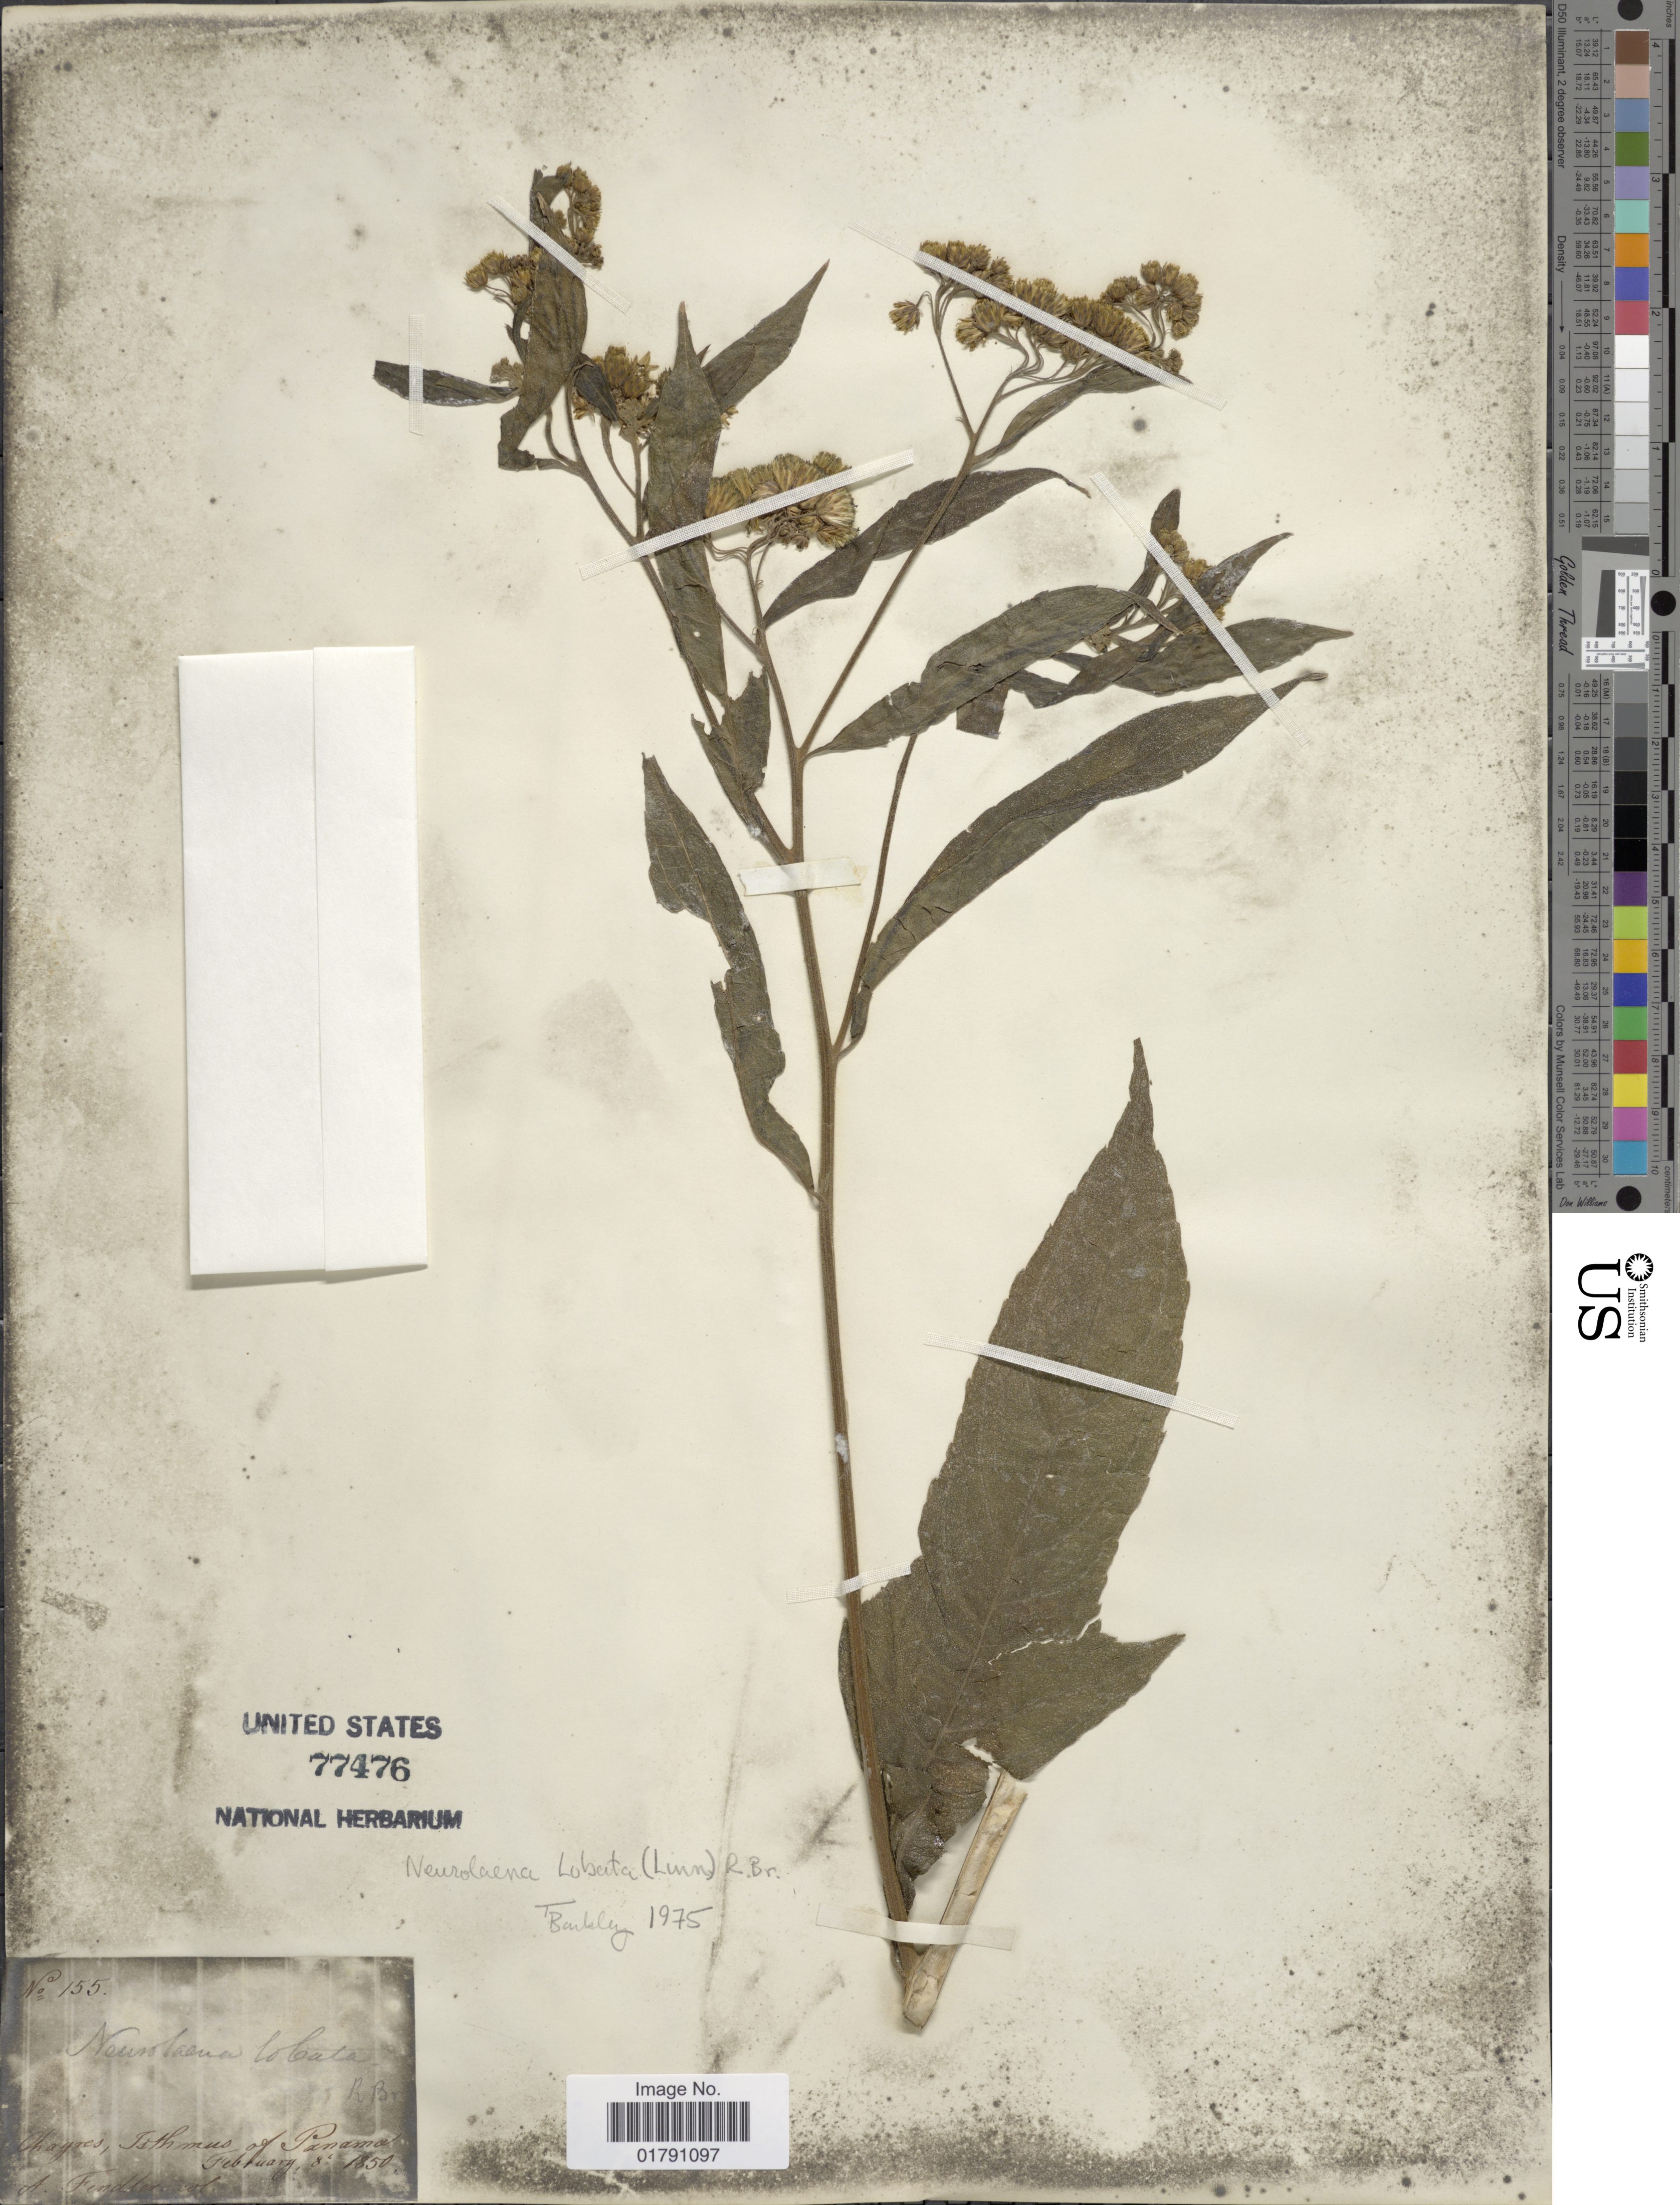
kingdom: Plantae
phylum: Tracheophyta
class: Magnoliopsida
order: Asterales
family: Asteraceae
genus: Neurolaena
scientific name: Neurolaena lobata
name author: (L.) R. Br. ex Cass.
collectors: A. Fendler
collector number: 155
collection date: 1850-02-08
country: Panama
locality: Chagres, Isthmus of Panama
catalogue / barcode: US 77476